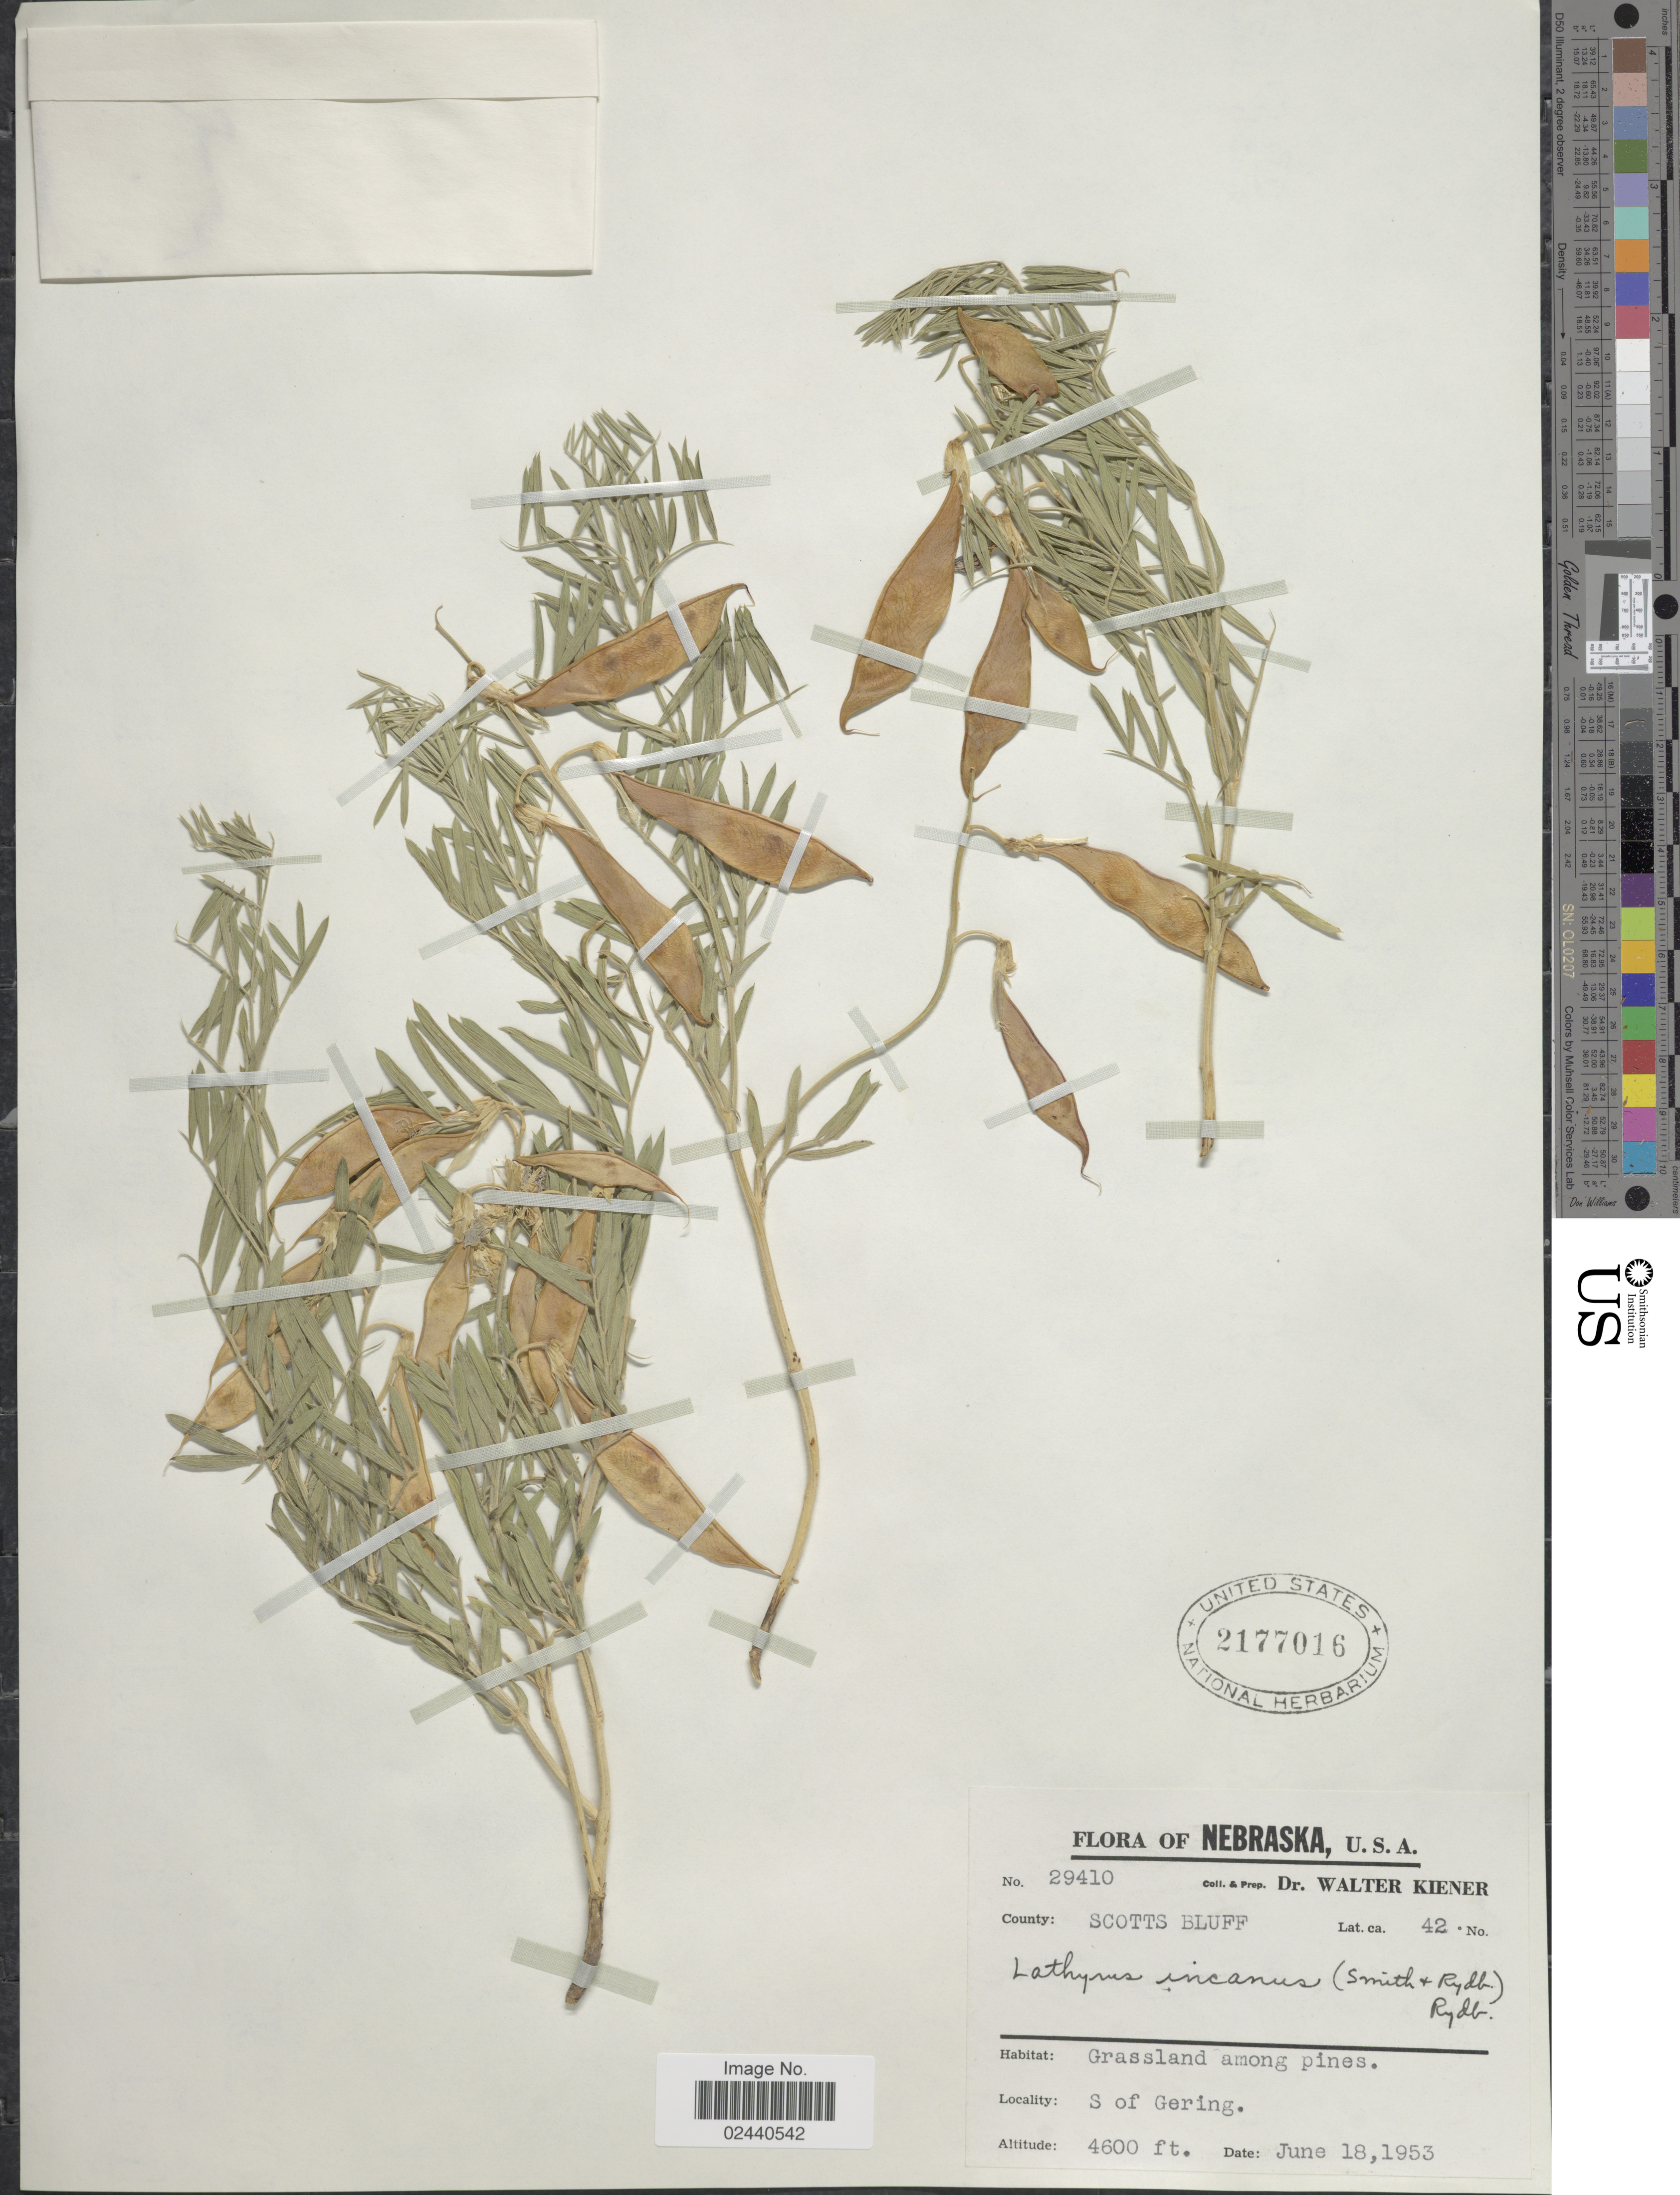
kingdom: Plantae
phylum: Tracheophyta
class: Magnoliopsida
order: Fabales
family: Fabaceae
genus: Lathyrus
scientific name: Lathyrus incanus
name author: (J.G. Sm. & Rydb.) Rydb.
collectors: W. Kiener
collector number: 29410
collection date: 1953-06-18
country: United States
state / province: Nebraska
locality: County: Scotts Bluff. Grassland among pines. S of Gering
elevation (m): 1402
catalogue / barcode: US 2177016